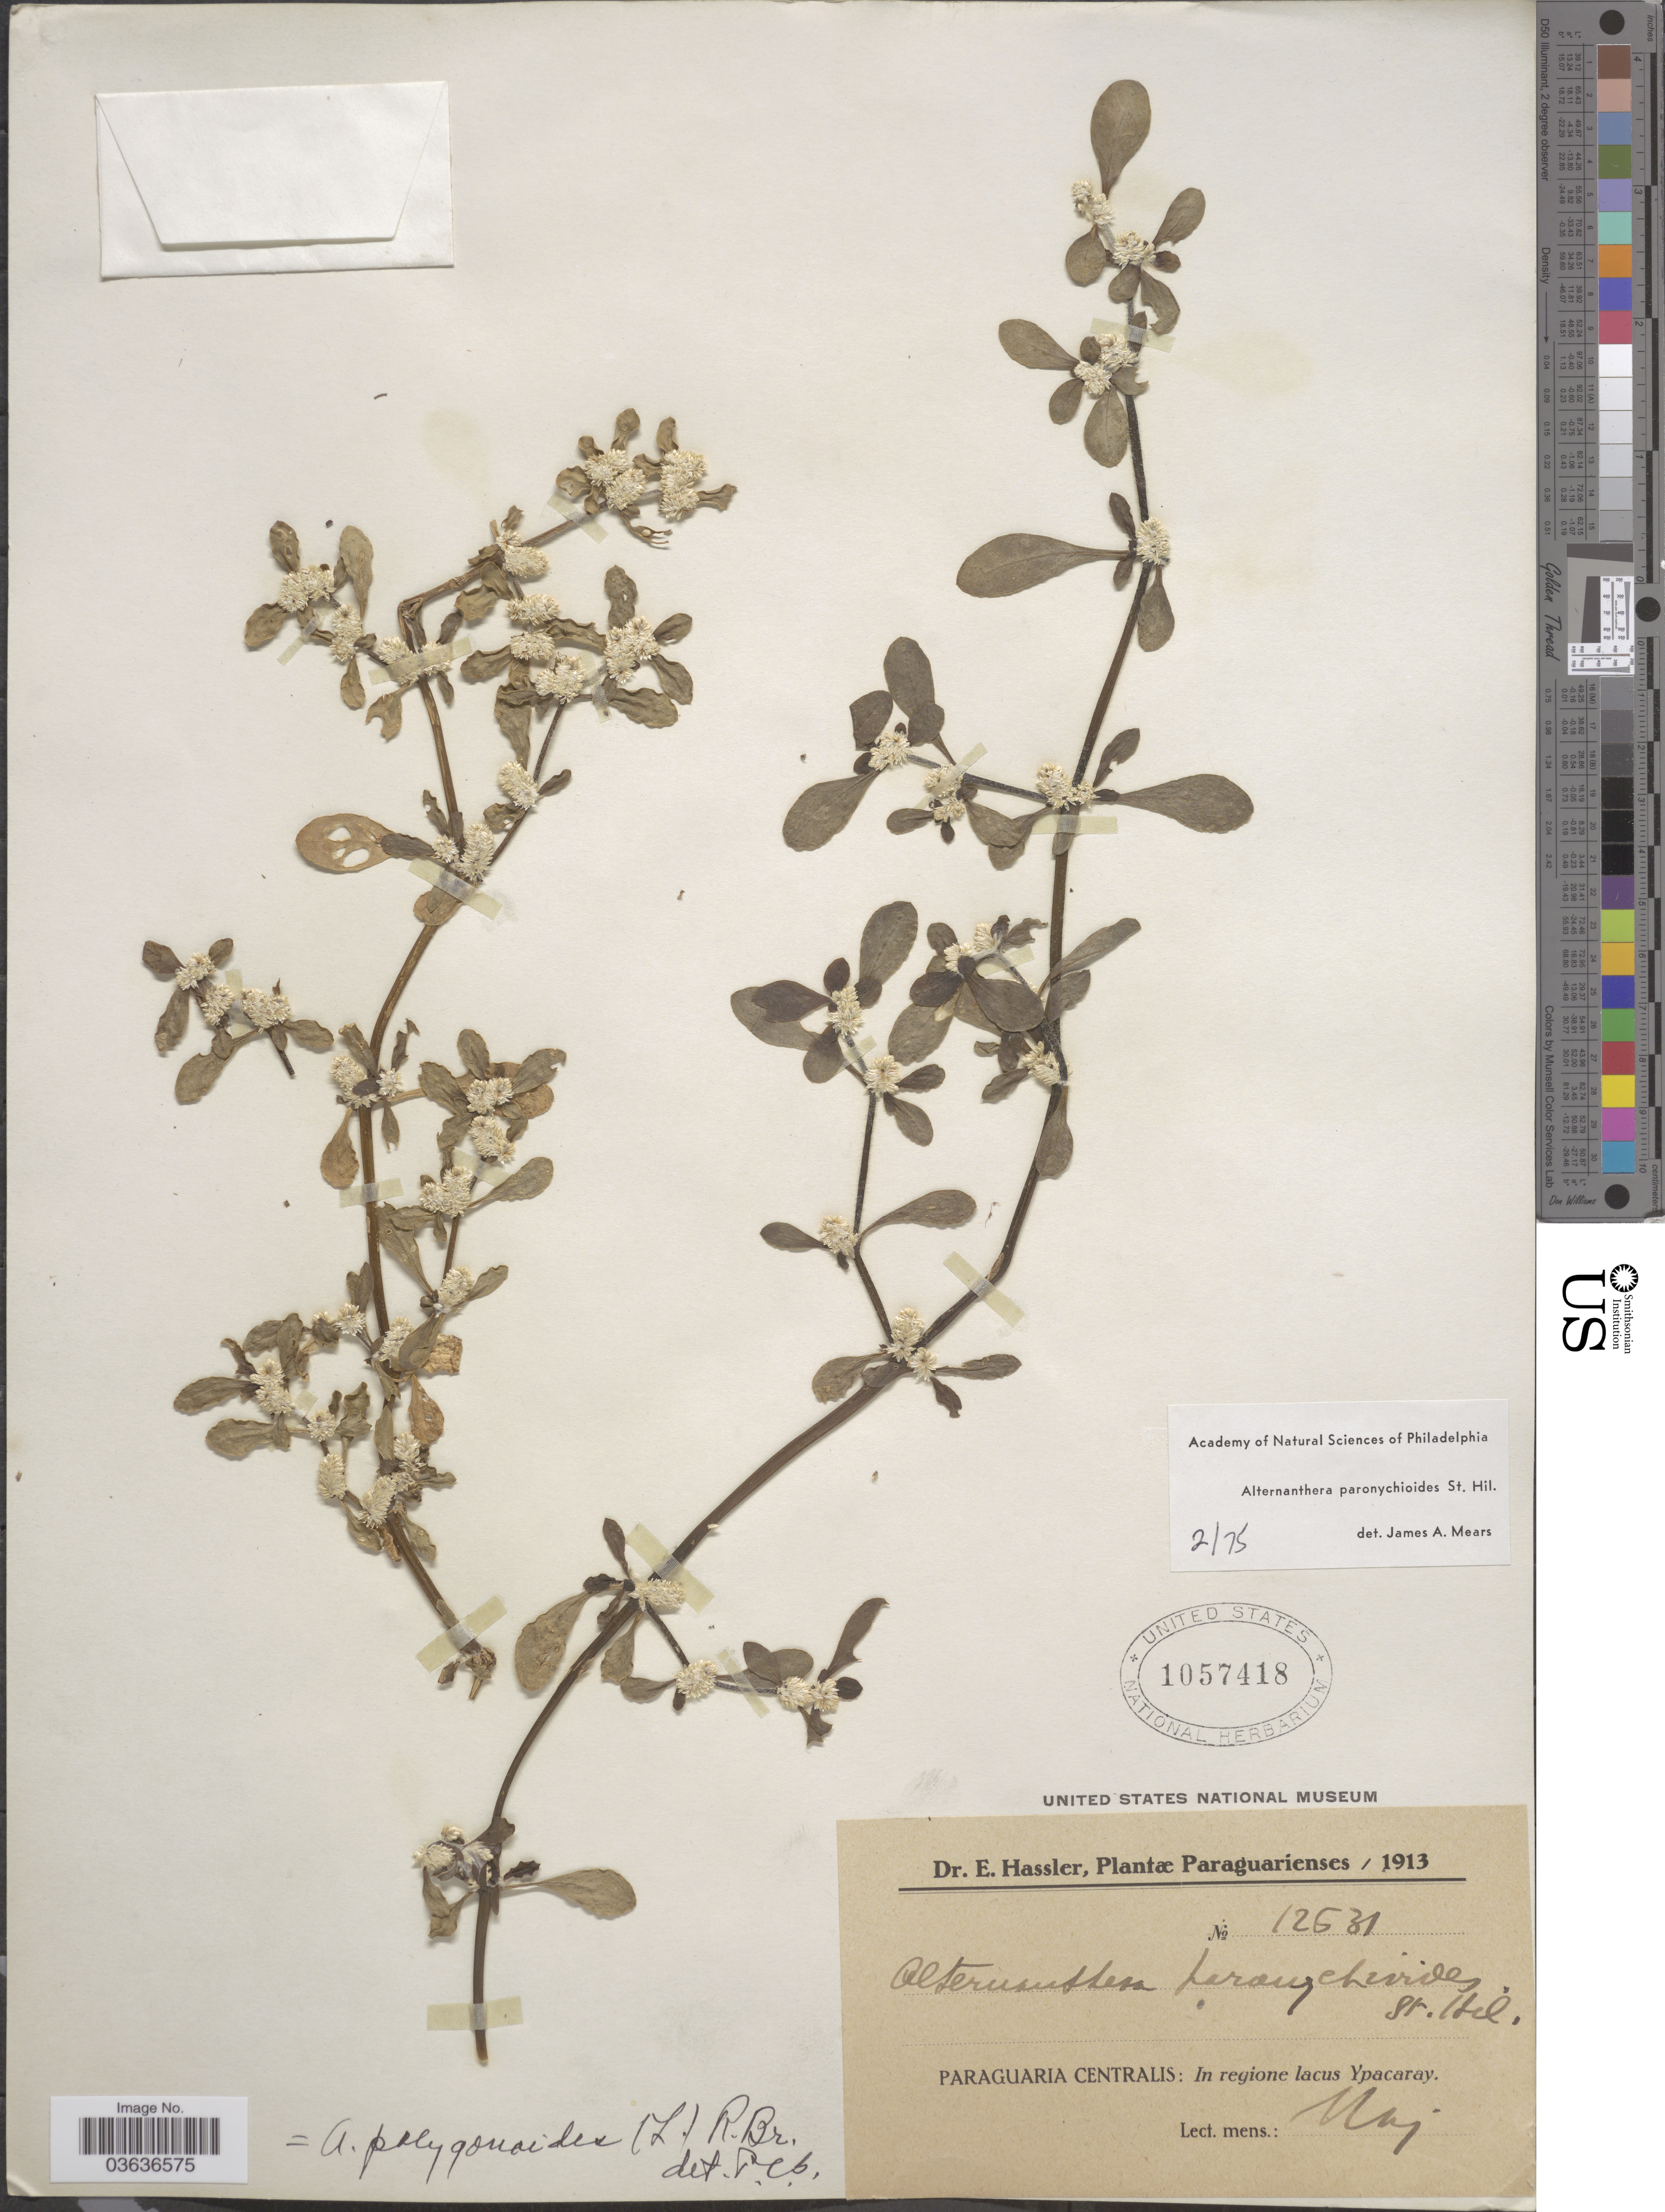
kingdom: Plantae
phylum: Tracheophyta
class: Magnoliopsida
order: Caryophyllales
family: Amaranthaceae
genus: Alternanthera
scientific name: Alternanthera polygonoides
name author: (L.) R. Br. ex Sweet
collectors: E. Hassler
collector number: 12631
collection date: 1913-05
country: Paraguay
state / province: Paraguari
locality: Paraguaria Centralis: In regione lacus Ypacaray.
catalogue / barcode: US 1057418